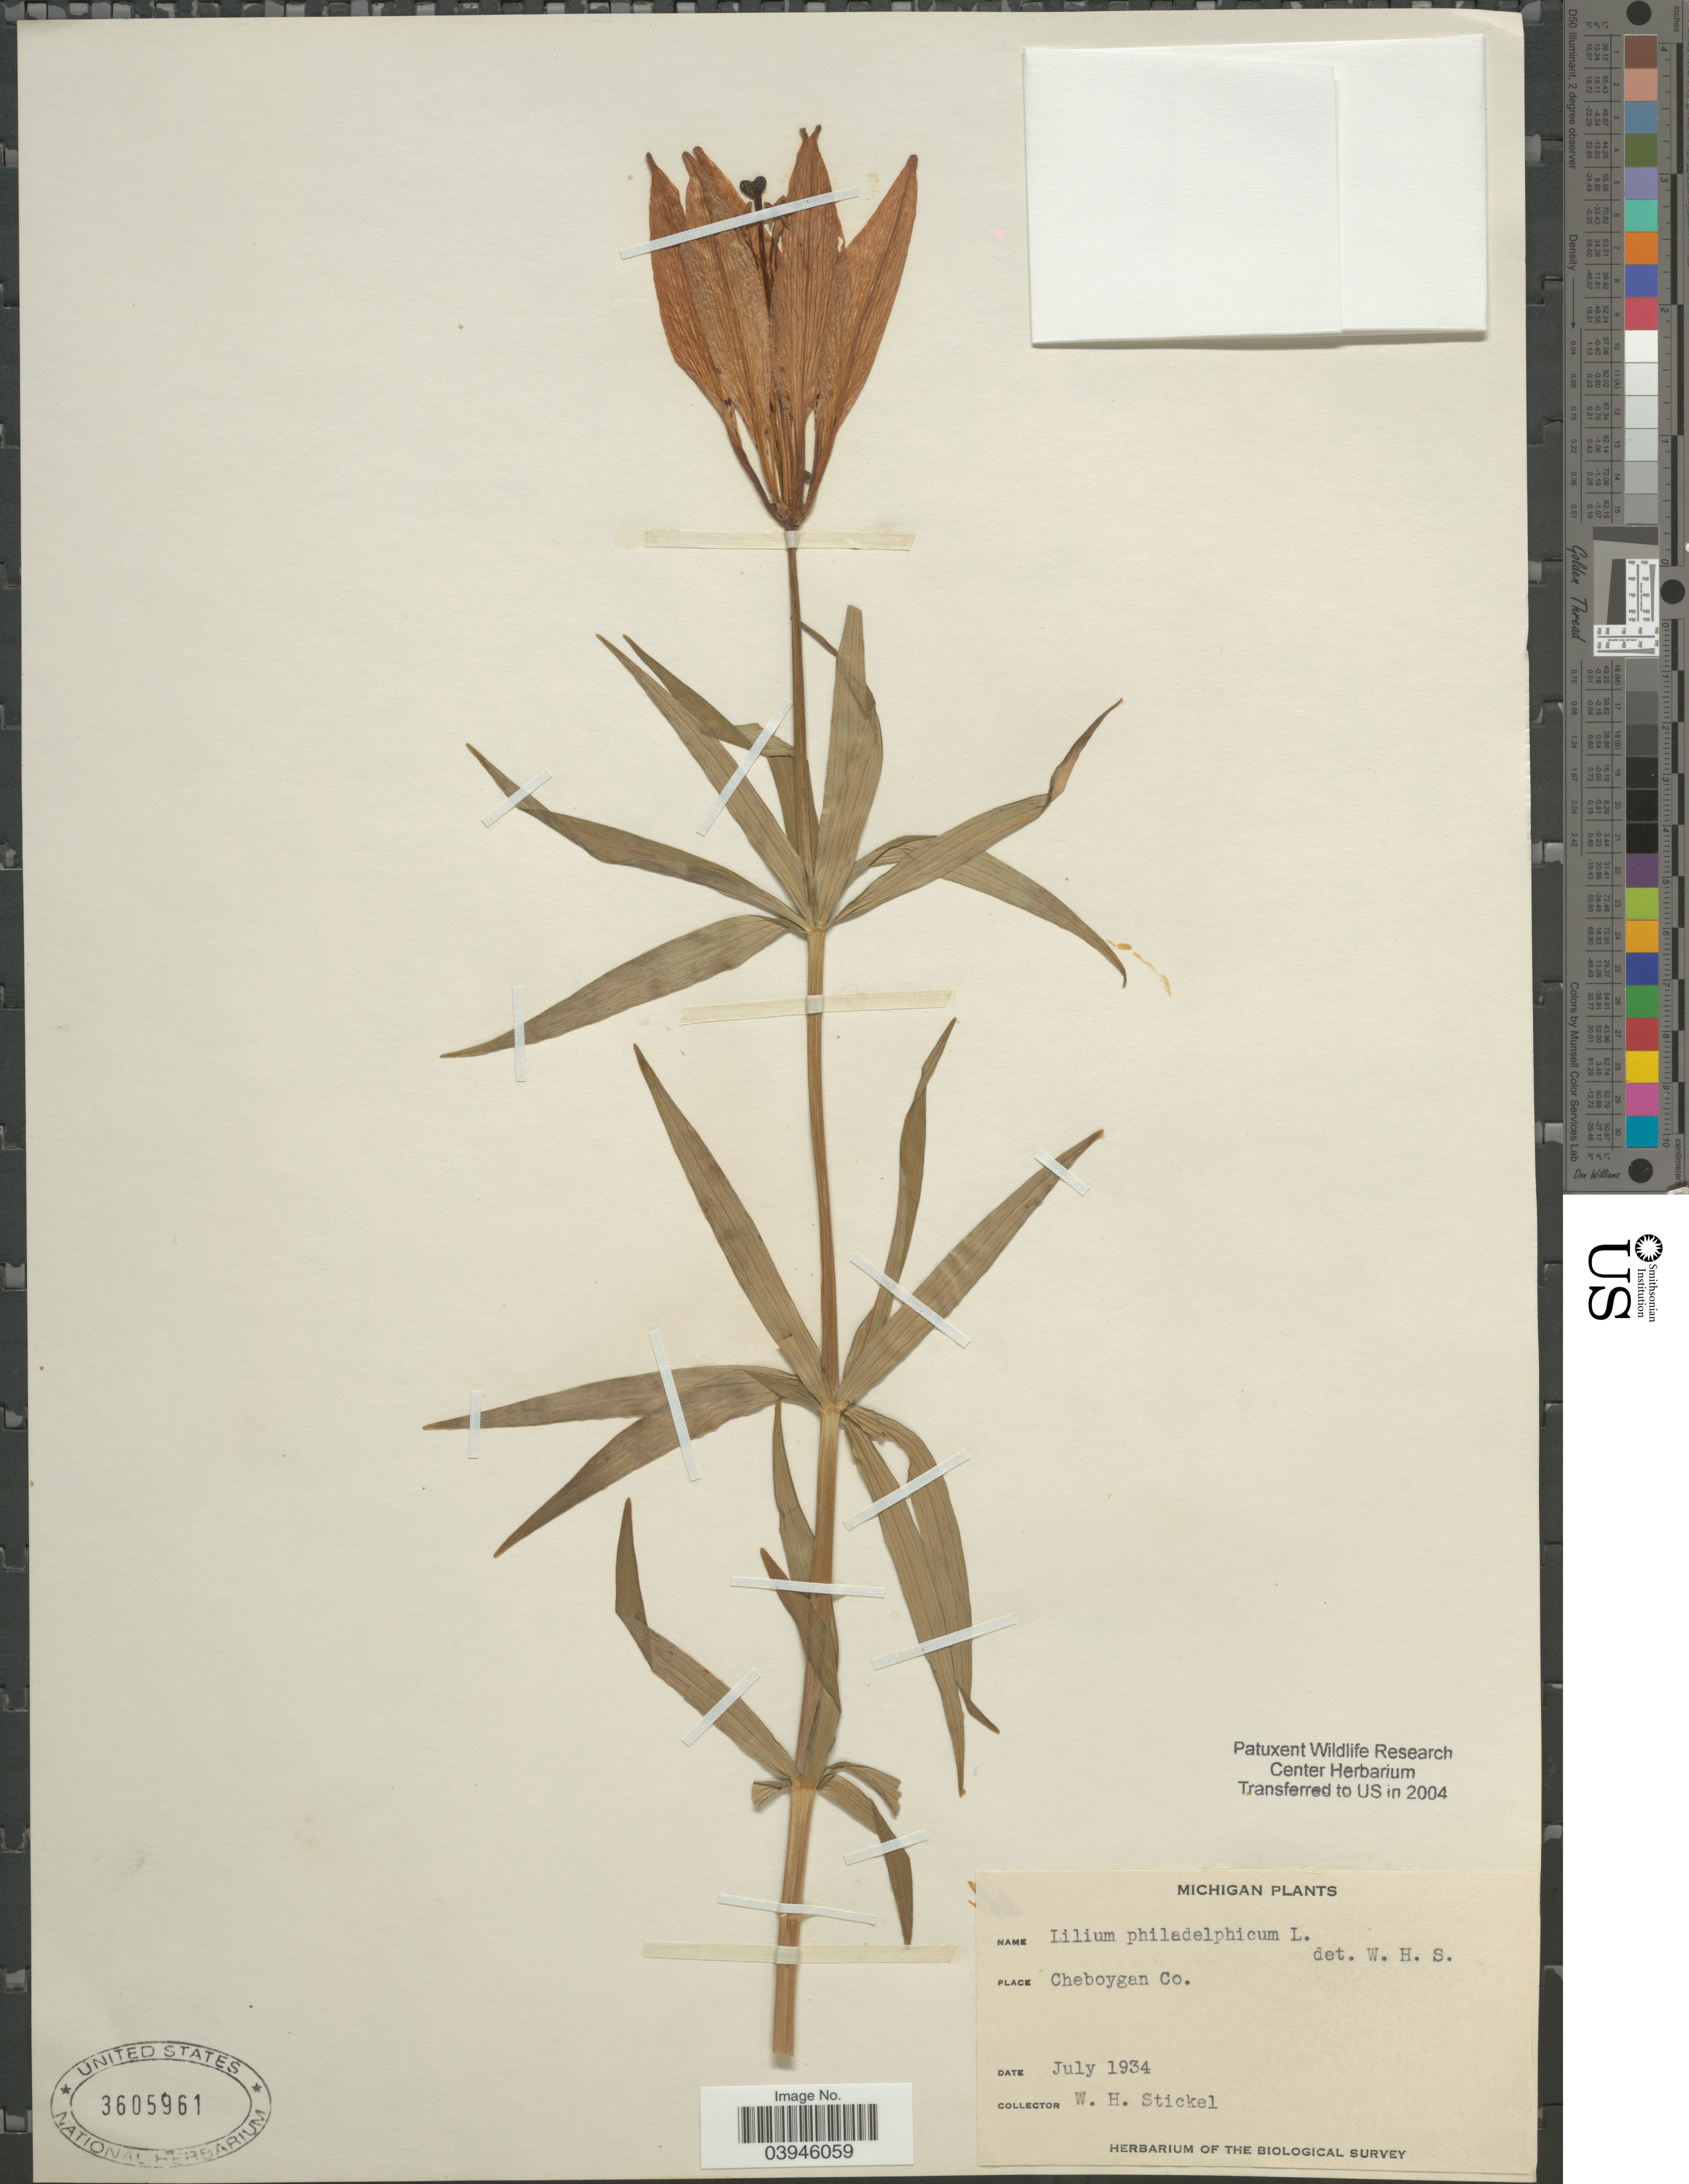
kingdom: Plantae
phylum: Tracheophyta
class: Liliopsida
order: Liliales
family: Liliaceae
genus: Lilium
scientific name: Lilium philadelphicum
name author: L.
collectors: W. Stickel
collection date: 1934-07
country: United States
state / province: Michigan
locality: Cheboygan Co.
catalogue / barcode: US 3605961